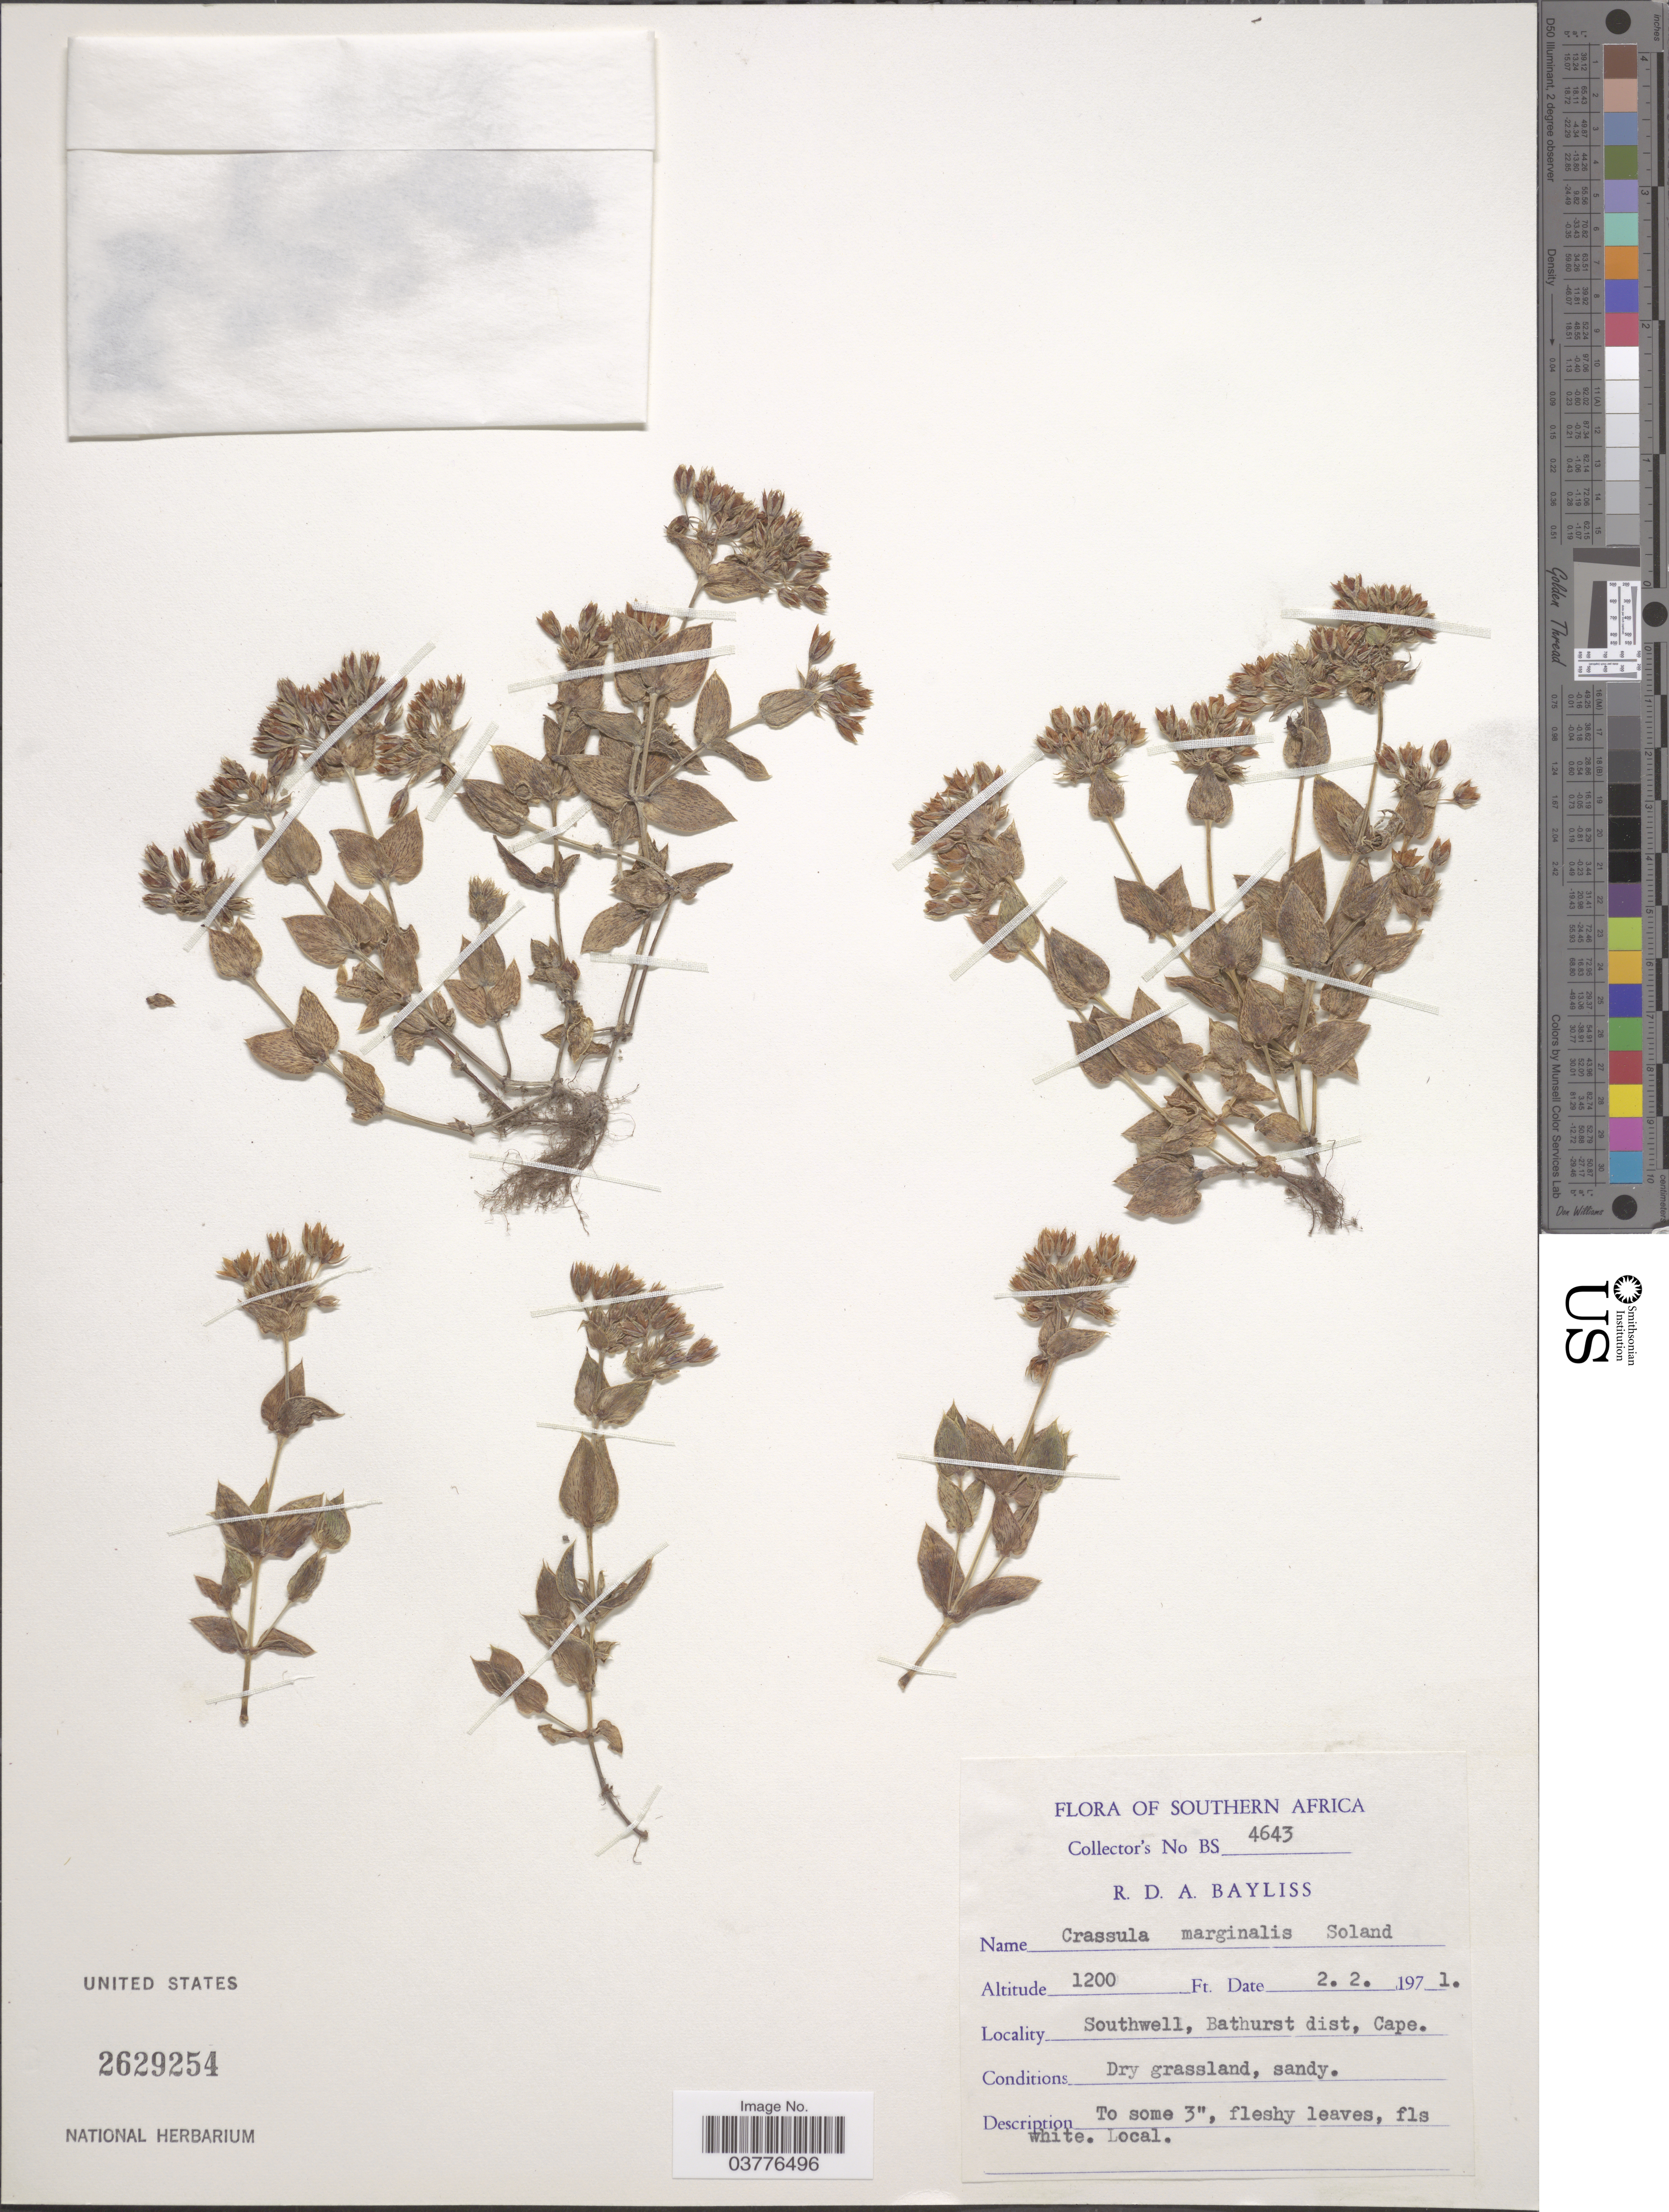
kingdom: Plantae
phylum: Tracheophyta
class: Magnoliopsida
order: Saxifragales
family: Crassulaceae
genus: Crassula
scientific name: Crassula pellucida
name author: L.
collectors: R. Bayliss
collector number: BS 4643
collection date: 1971-02-02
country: South Africa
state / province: Eastern Cape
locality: Southern Africa. Southwell, Bathurst dist.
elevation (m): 366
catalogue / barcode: US 2629254